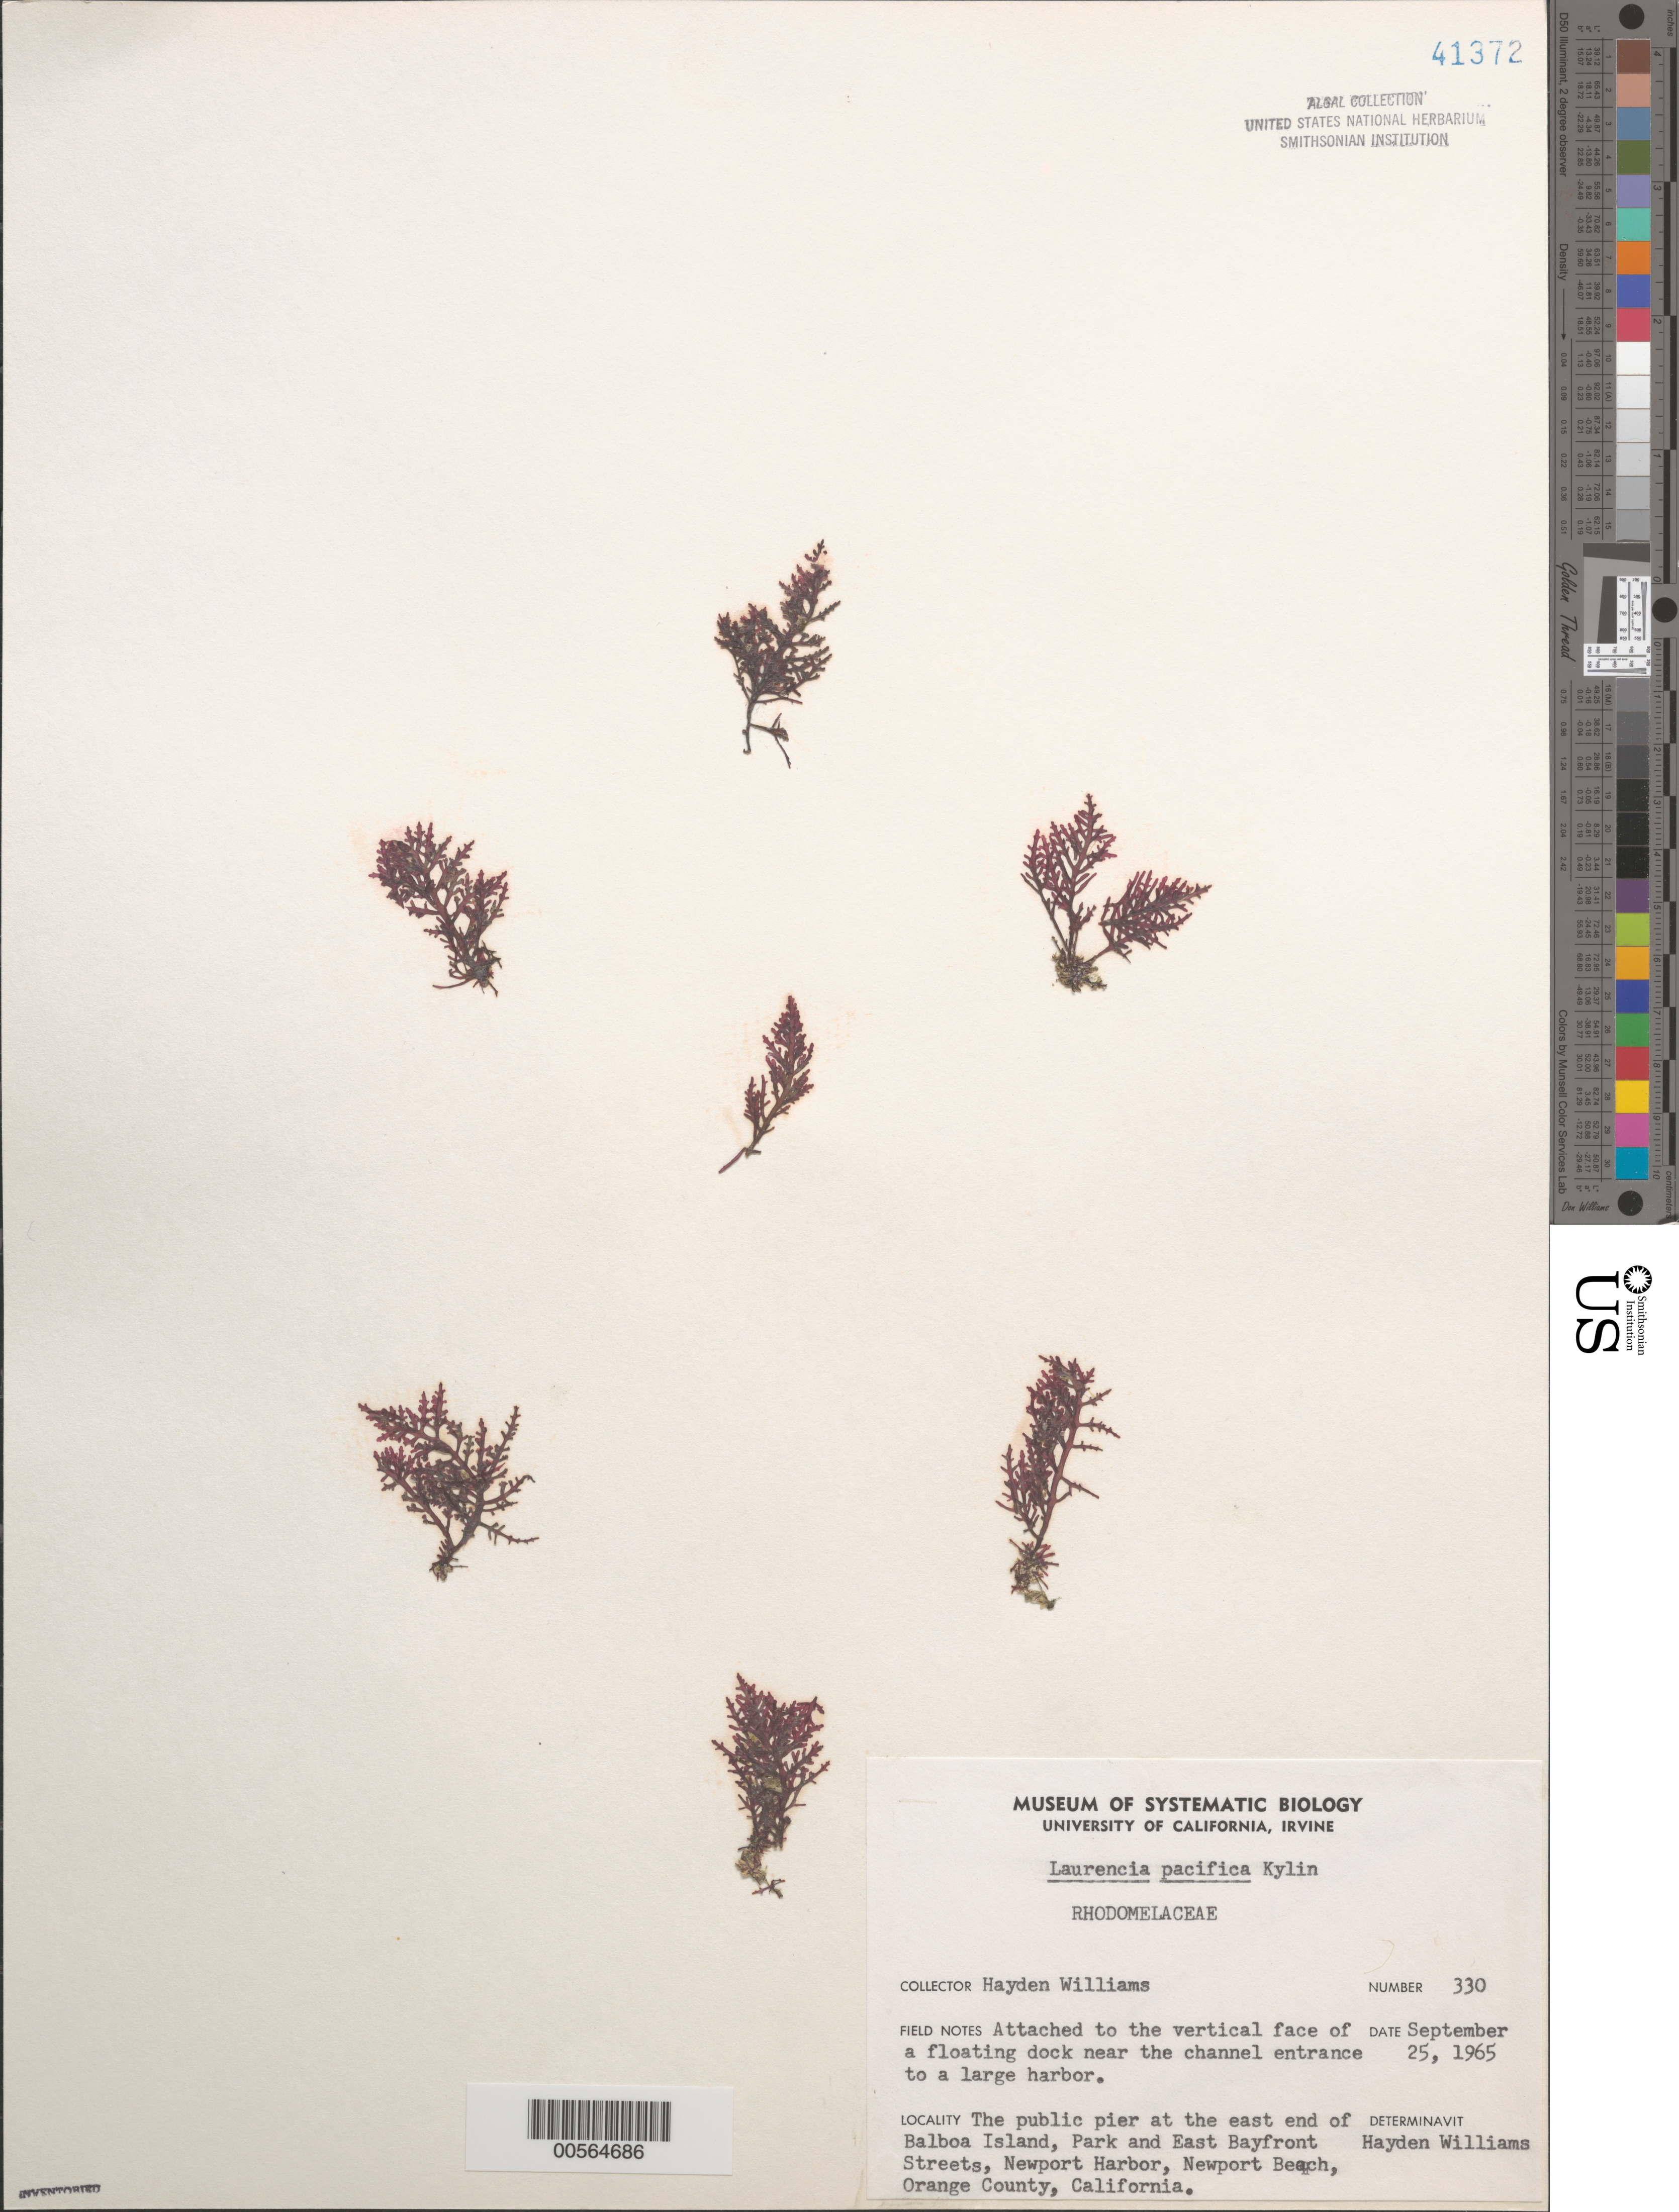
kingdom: Plantae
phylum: Rhodophyta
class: Florideophyceae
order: Ceramiales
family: Rhodomelaceae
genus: Laurencia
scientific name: Laurencia pacifica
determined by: Williams, H. R.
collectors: H. R. Williams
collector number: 330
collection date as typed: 25 Sep 1965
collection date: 1965-09-25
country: United States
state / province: California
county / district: Orange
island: Balboa island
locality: Park Street and East Bayfront Street, Newport Harbor, Newport Beach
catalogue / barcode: US 41372